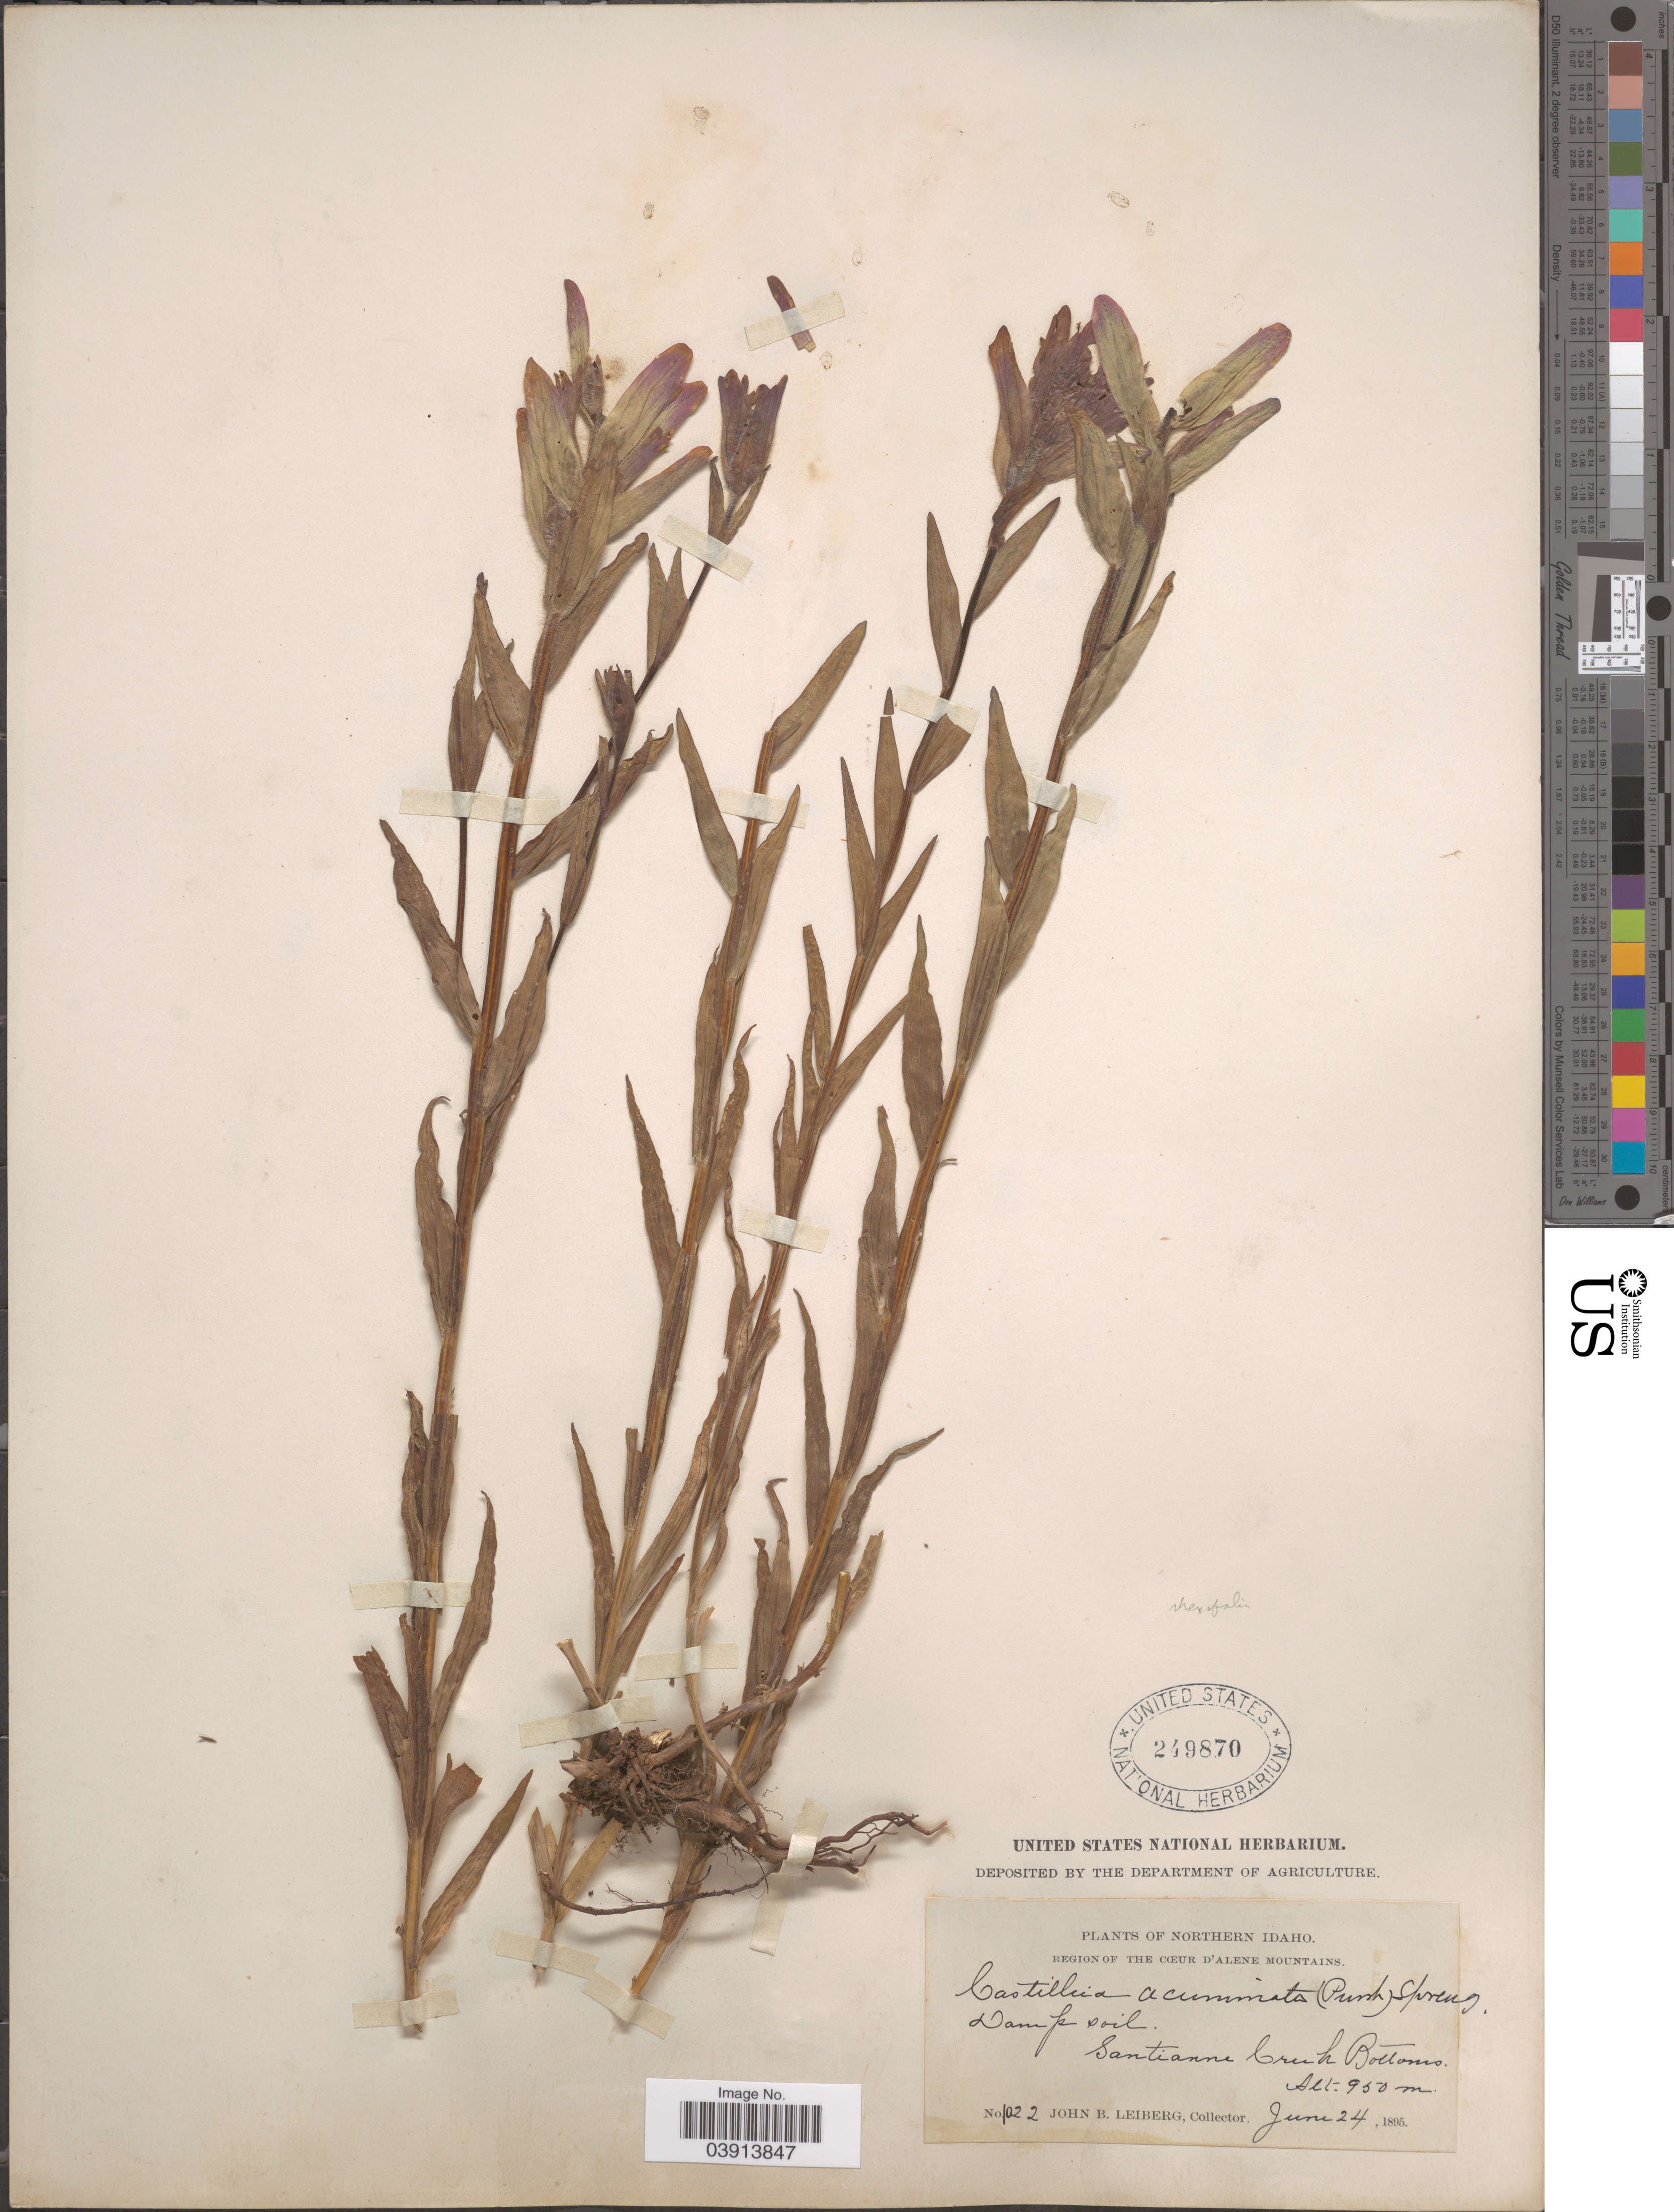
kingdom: Plantae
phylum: Tracheophyta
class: Magnoliopsida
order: Lamiales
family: Orobanchaceae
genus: Castilleja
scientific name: Castilleja rhexiifolia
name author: Rydb.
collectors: J. B. Leiberg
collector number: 1022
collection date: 1895-06-24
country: United States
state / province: Idaho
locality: Northern Idaho. Region of The Coeur d'Alene Mountains. Santianne Creek Bottoms.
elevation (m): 950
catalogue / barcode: US 249870